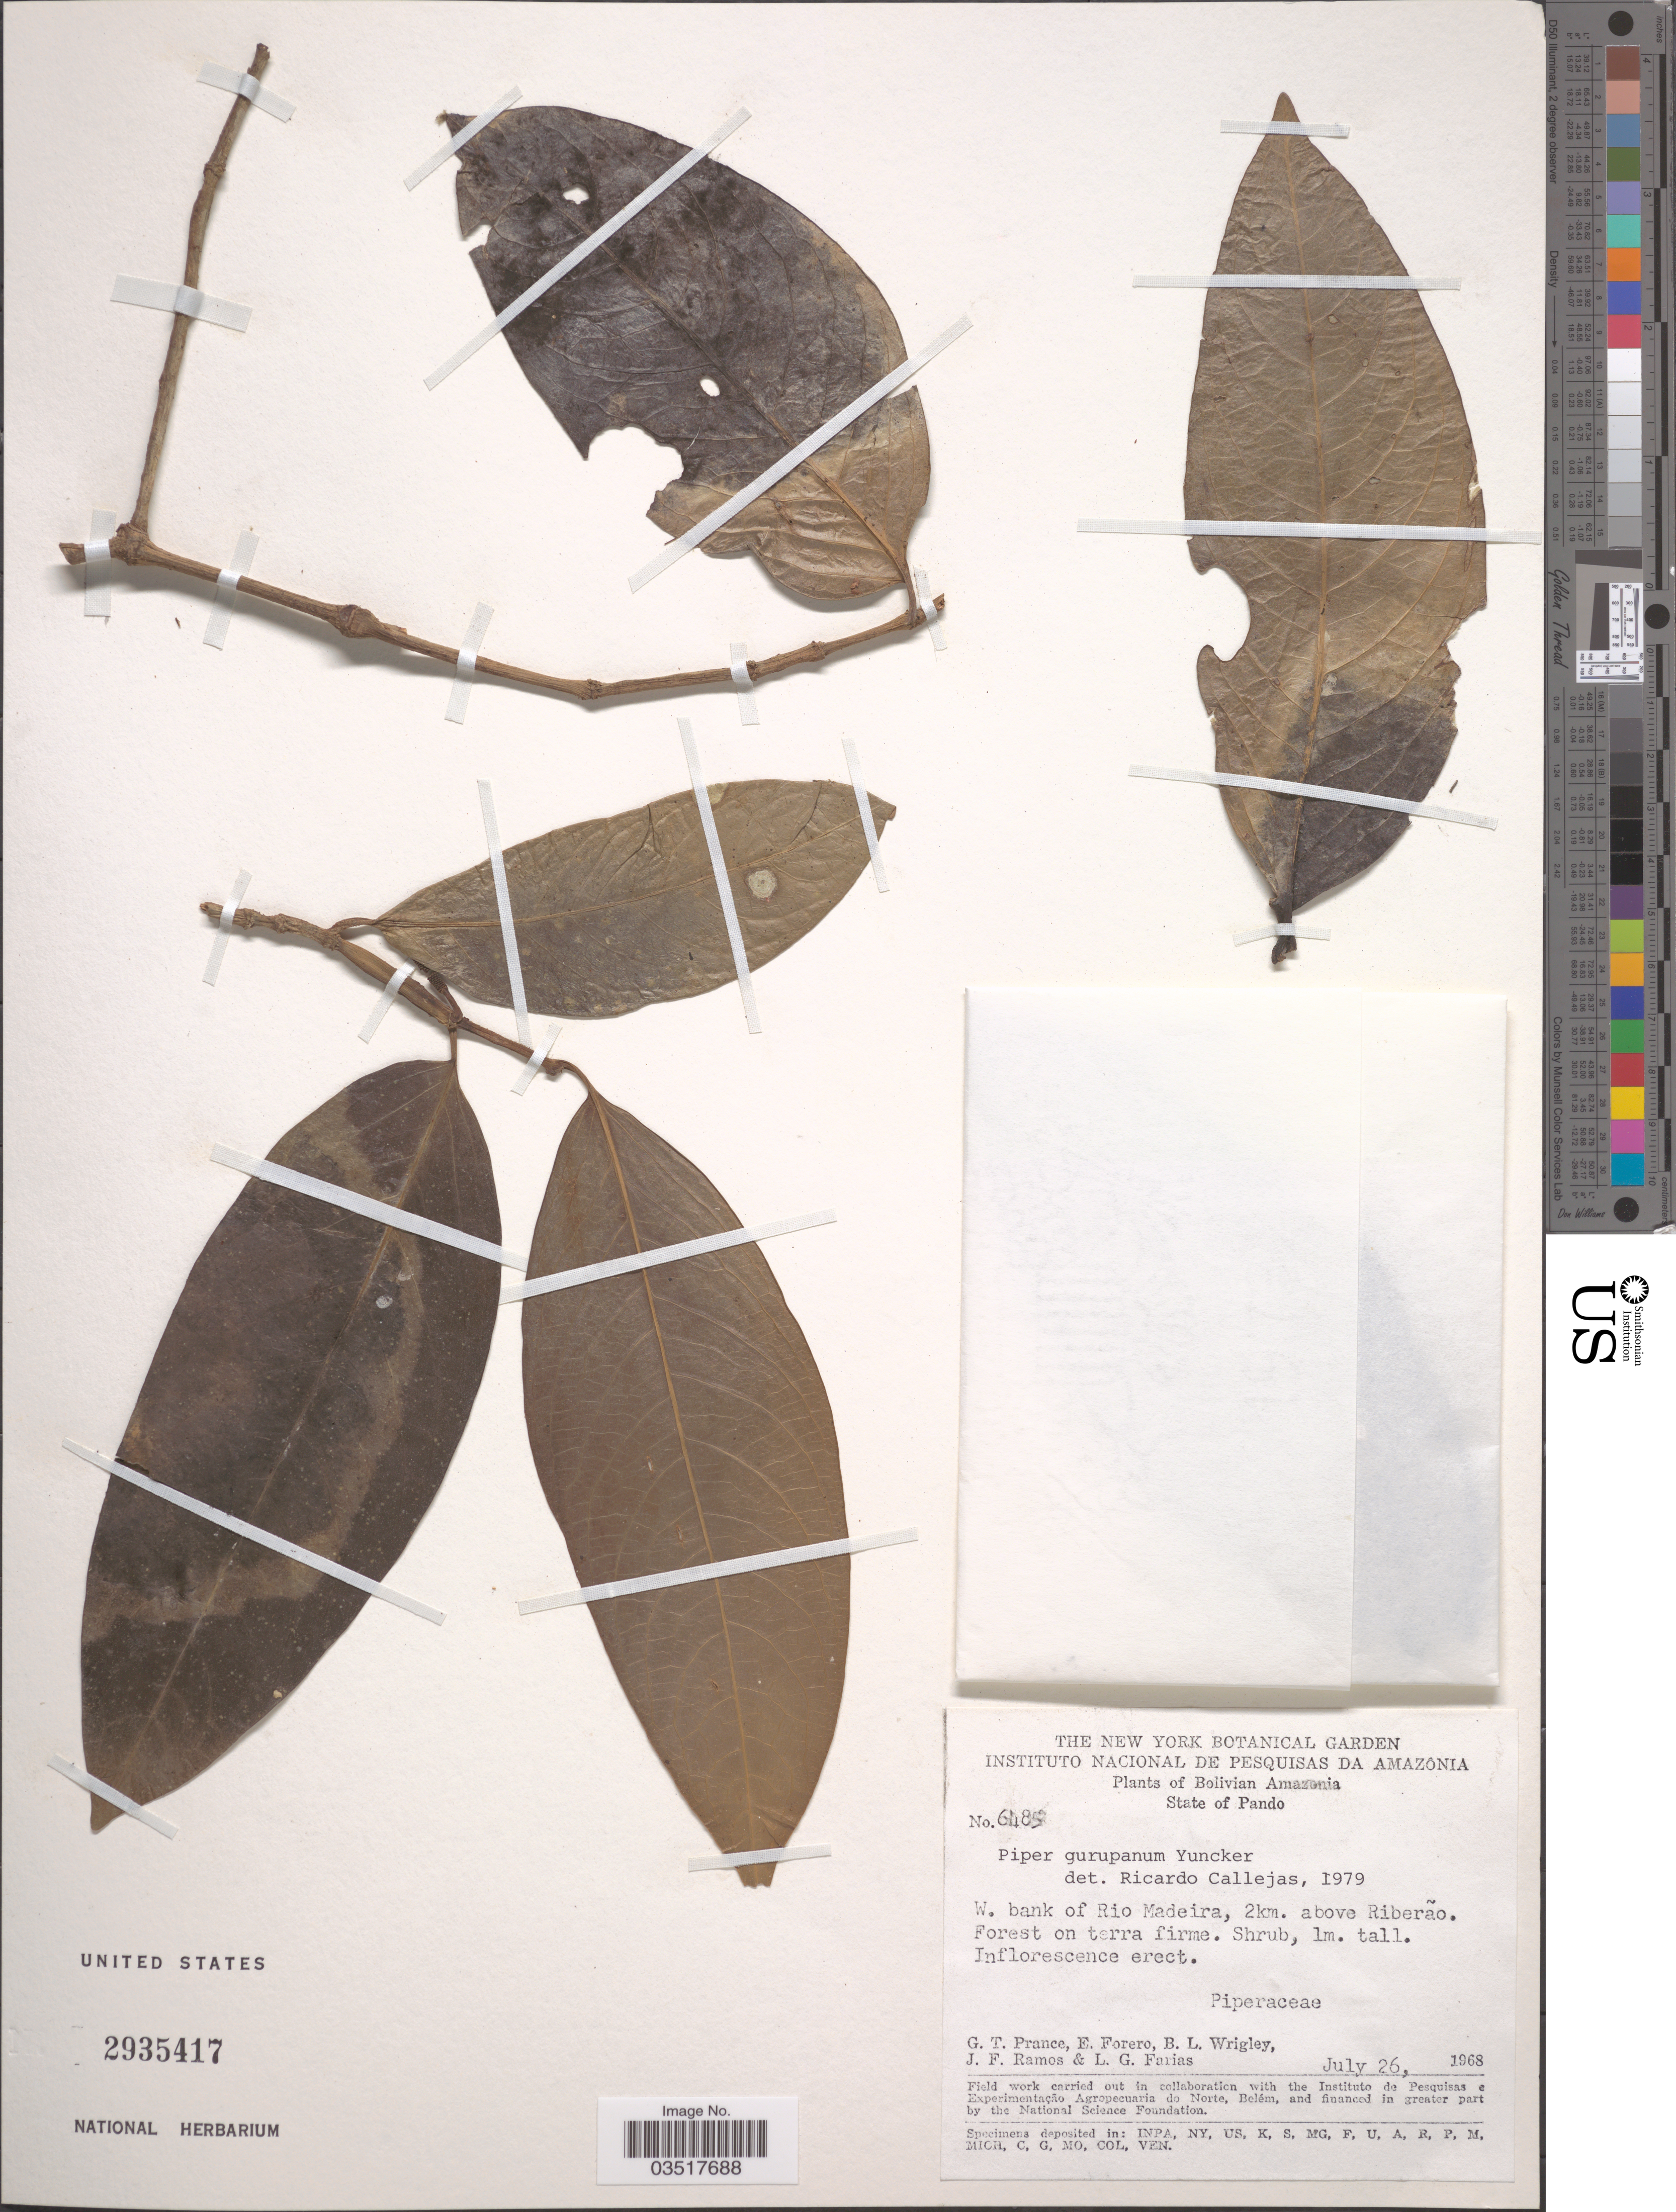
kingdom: Plantae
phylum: Tracheophyta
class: Magnoliopsida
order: Piperales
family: Piperaceae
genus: Piper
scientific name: Piper gurupanum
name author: Yunck.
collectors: G. T. Prance, E. Forero, B. L. Wrigley, J. F. Ramos & L. G. Farias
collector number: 6485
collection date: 1968-07-26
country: Bolivia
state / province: Pando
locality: Bolivian Amazonia. W. bank of Rio Madeira, 2km. above Riberão.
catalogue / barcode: US 2935417